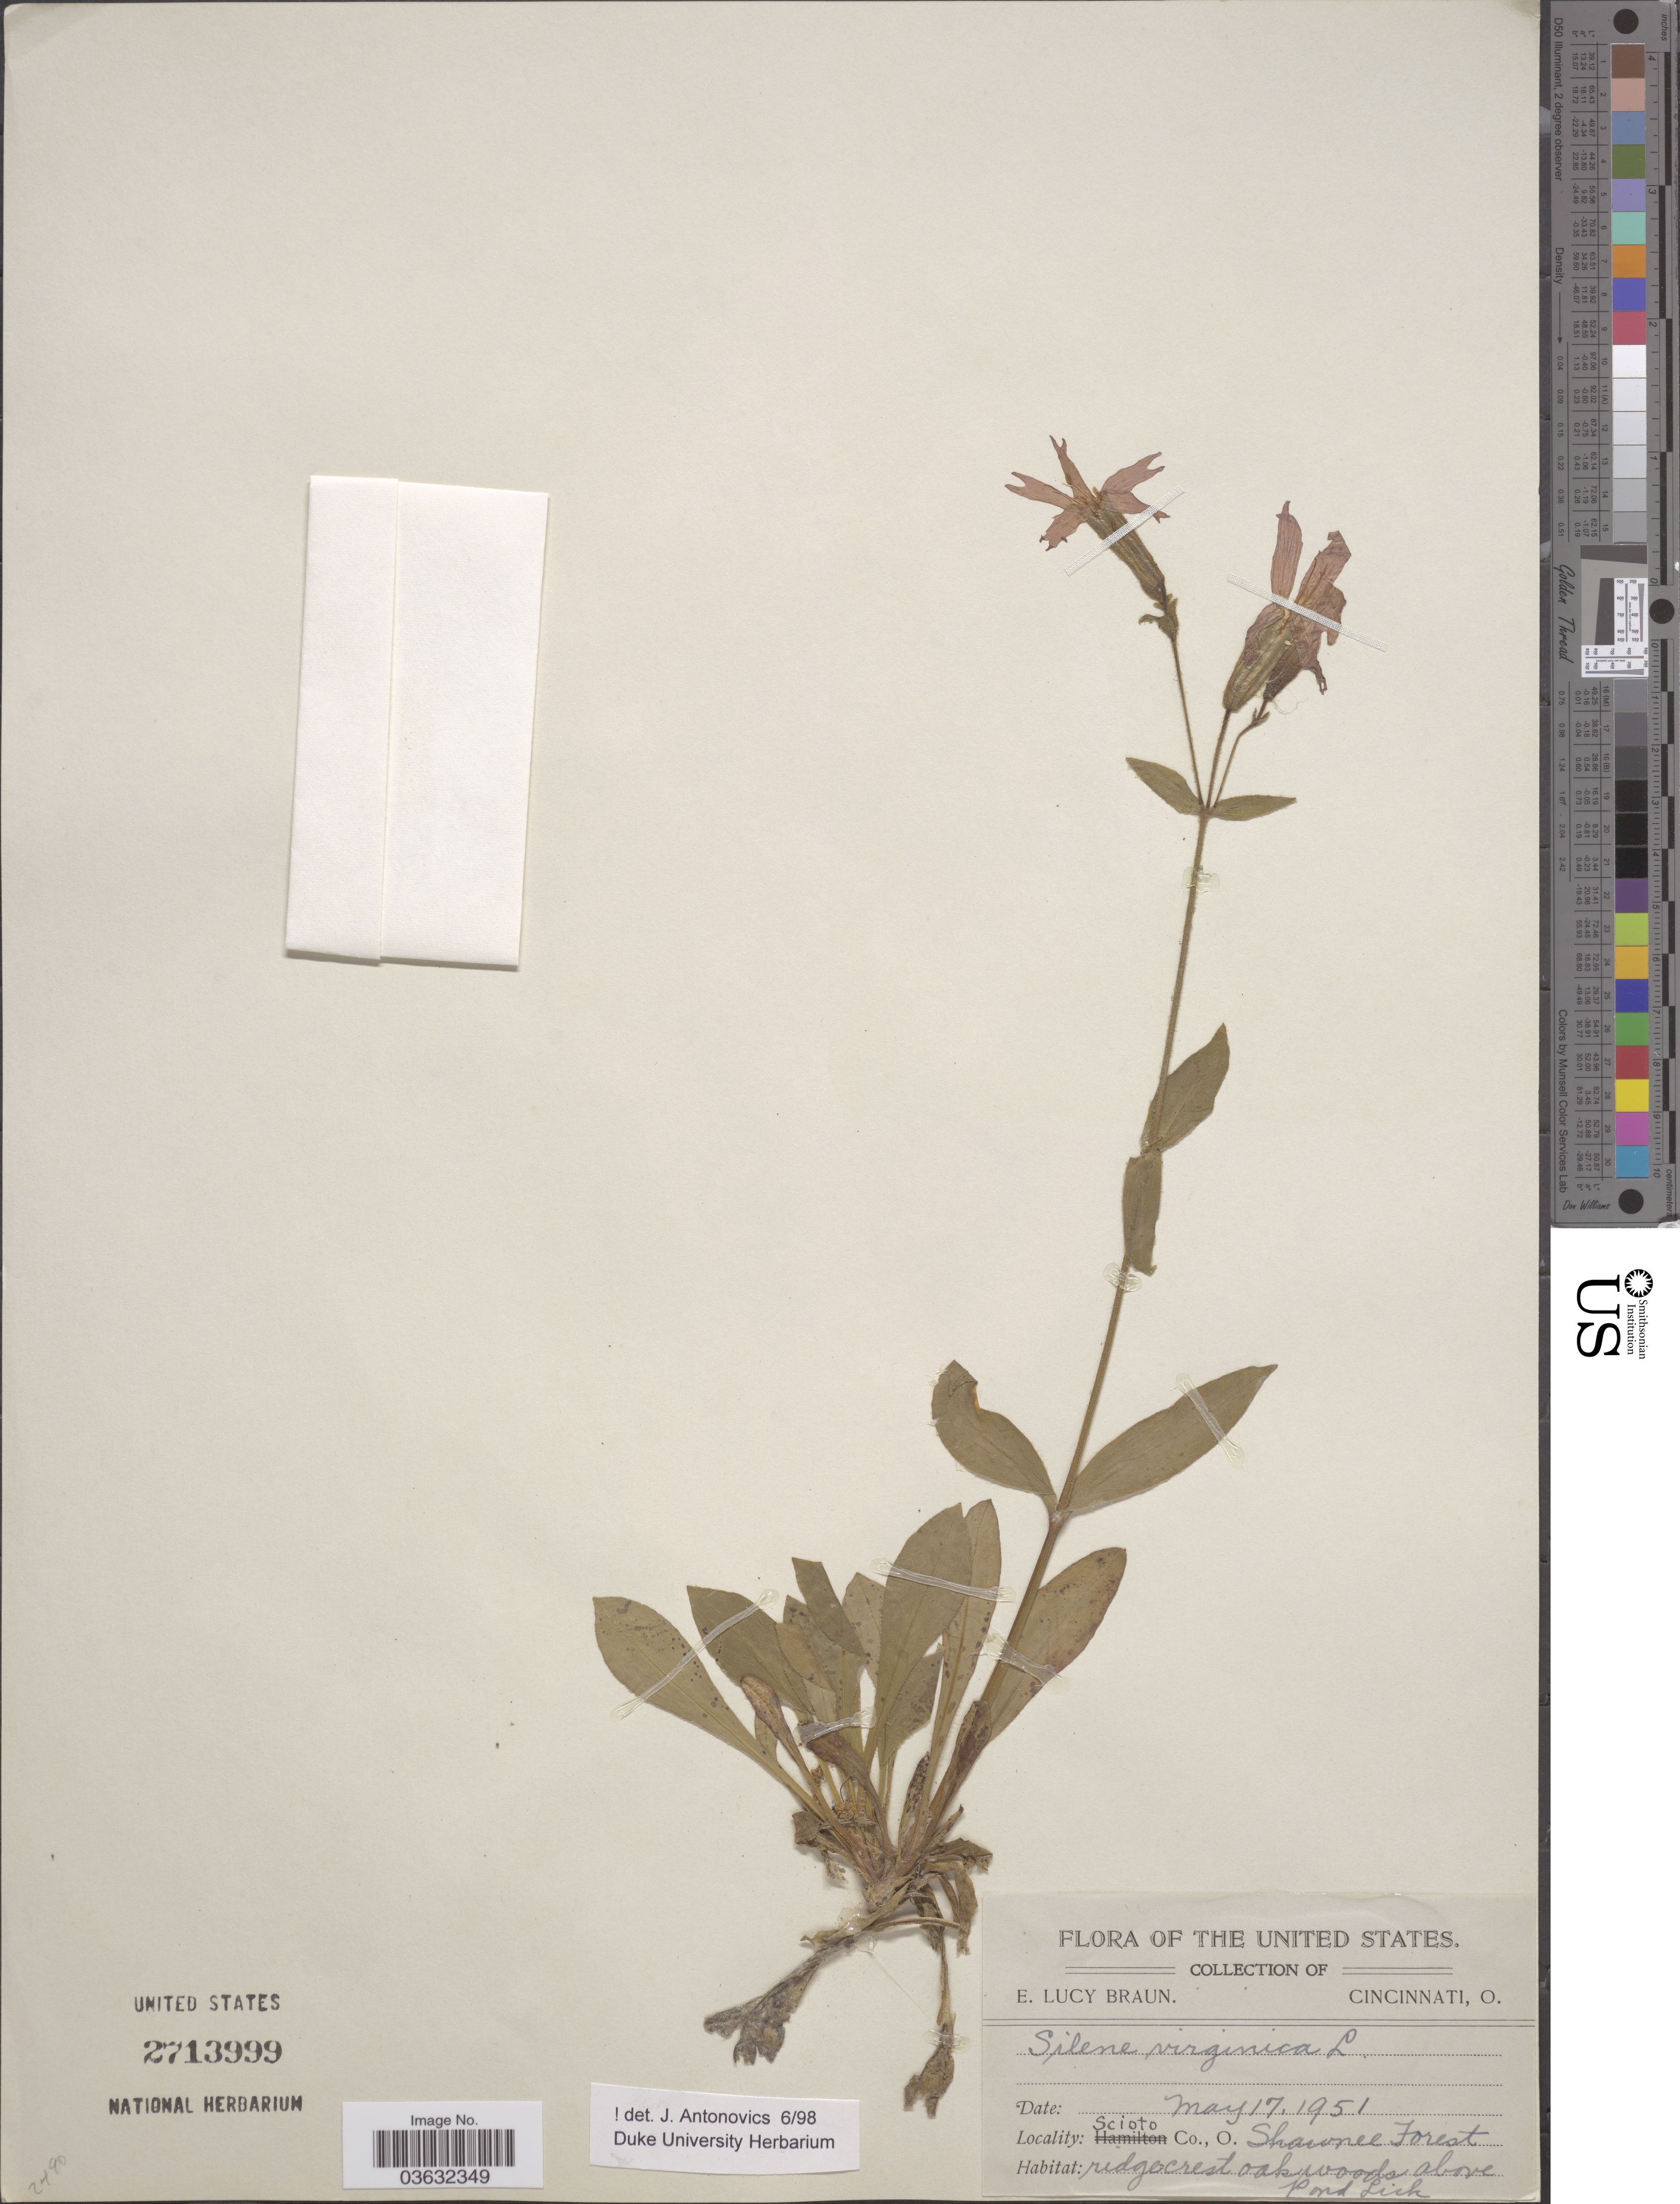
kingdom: Plantae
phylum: Tracheophyta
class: Magnoliopsida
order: Caryophyllales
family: Caryophyllaceae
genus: Silene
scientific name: Silene virginica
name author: L.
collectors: E. L. Braun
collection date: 1951-05-17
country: United States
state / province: Ohio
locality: Scioto Co., Shawnee Forest ridge crest oak woods above Pond Lick.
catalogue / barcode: US 2713999